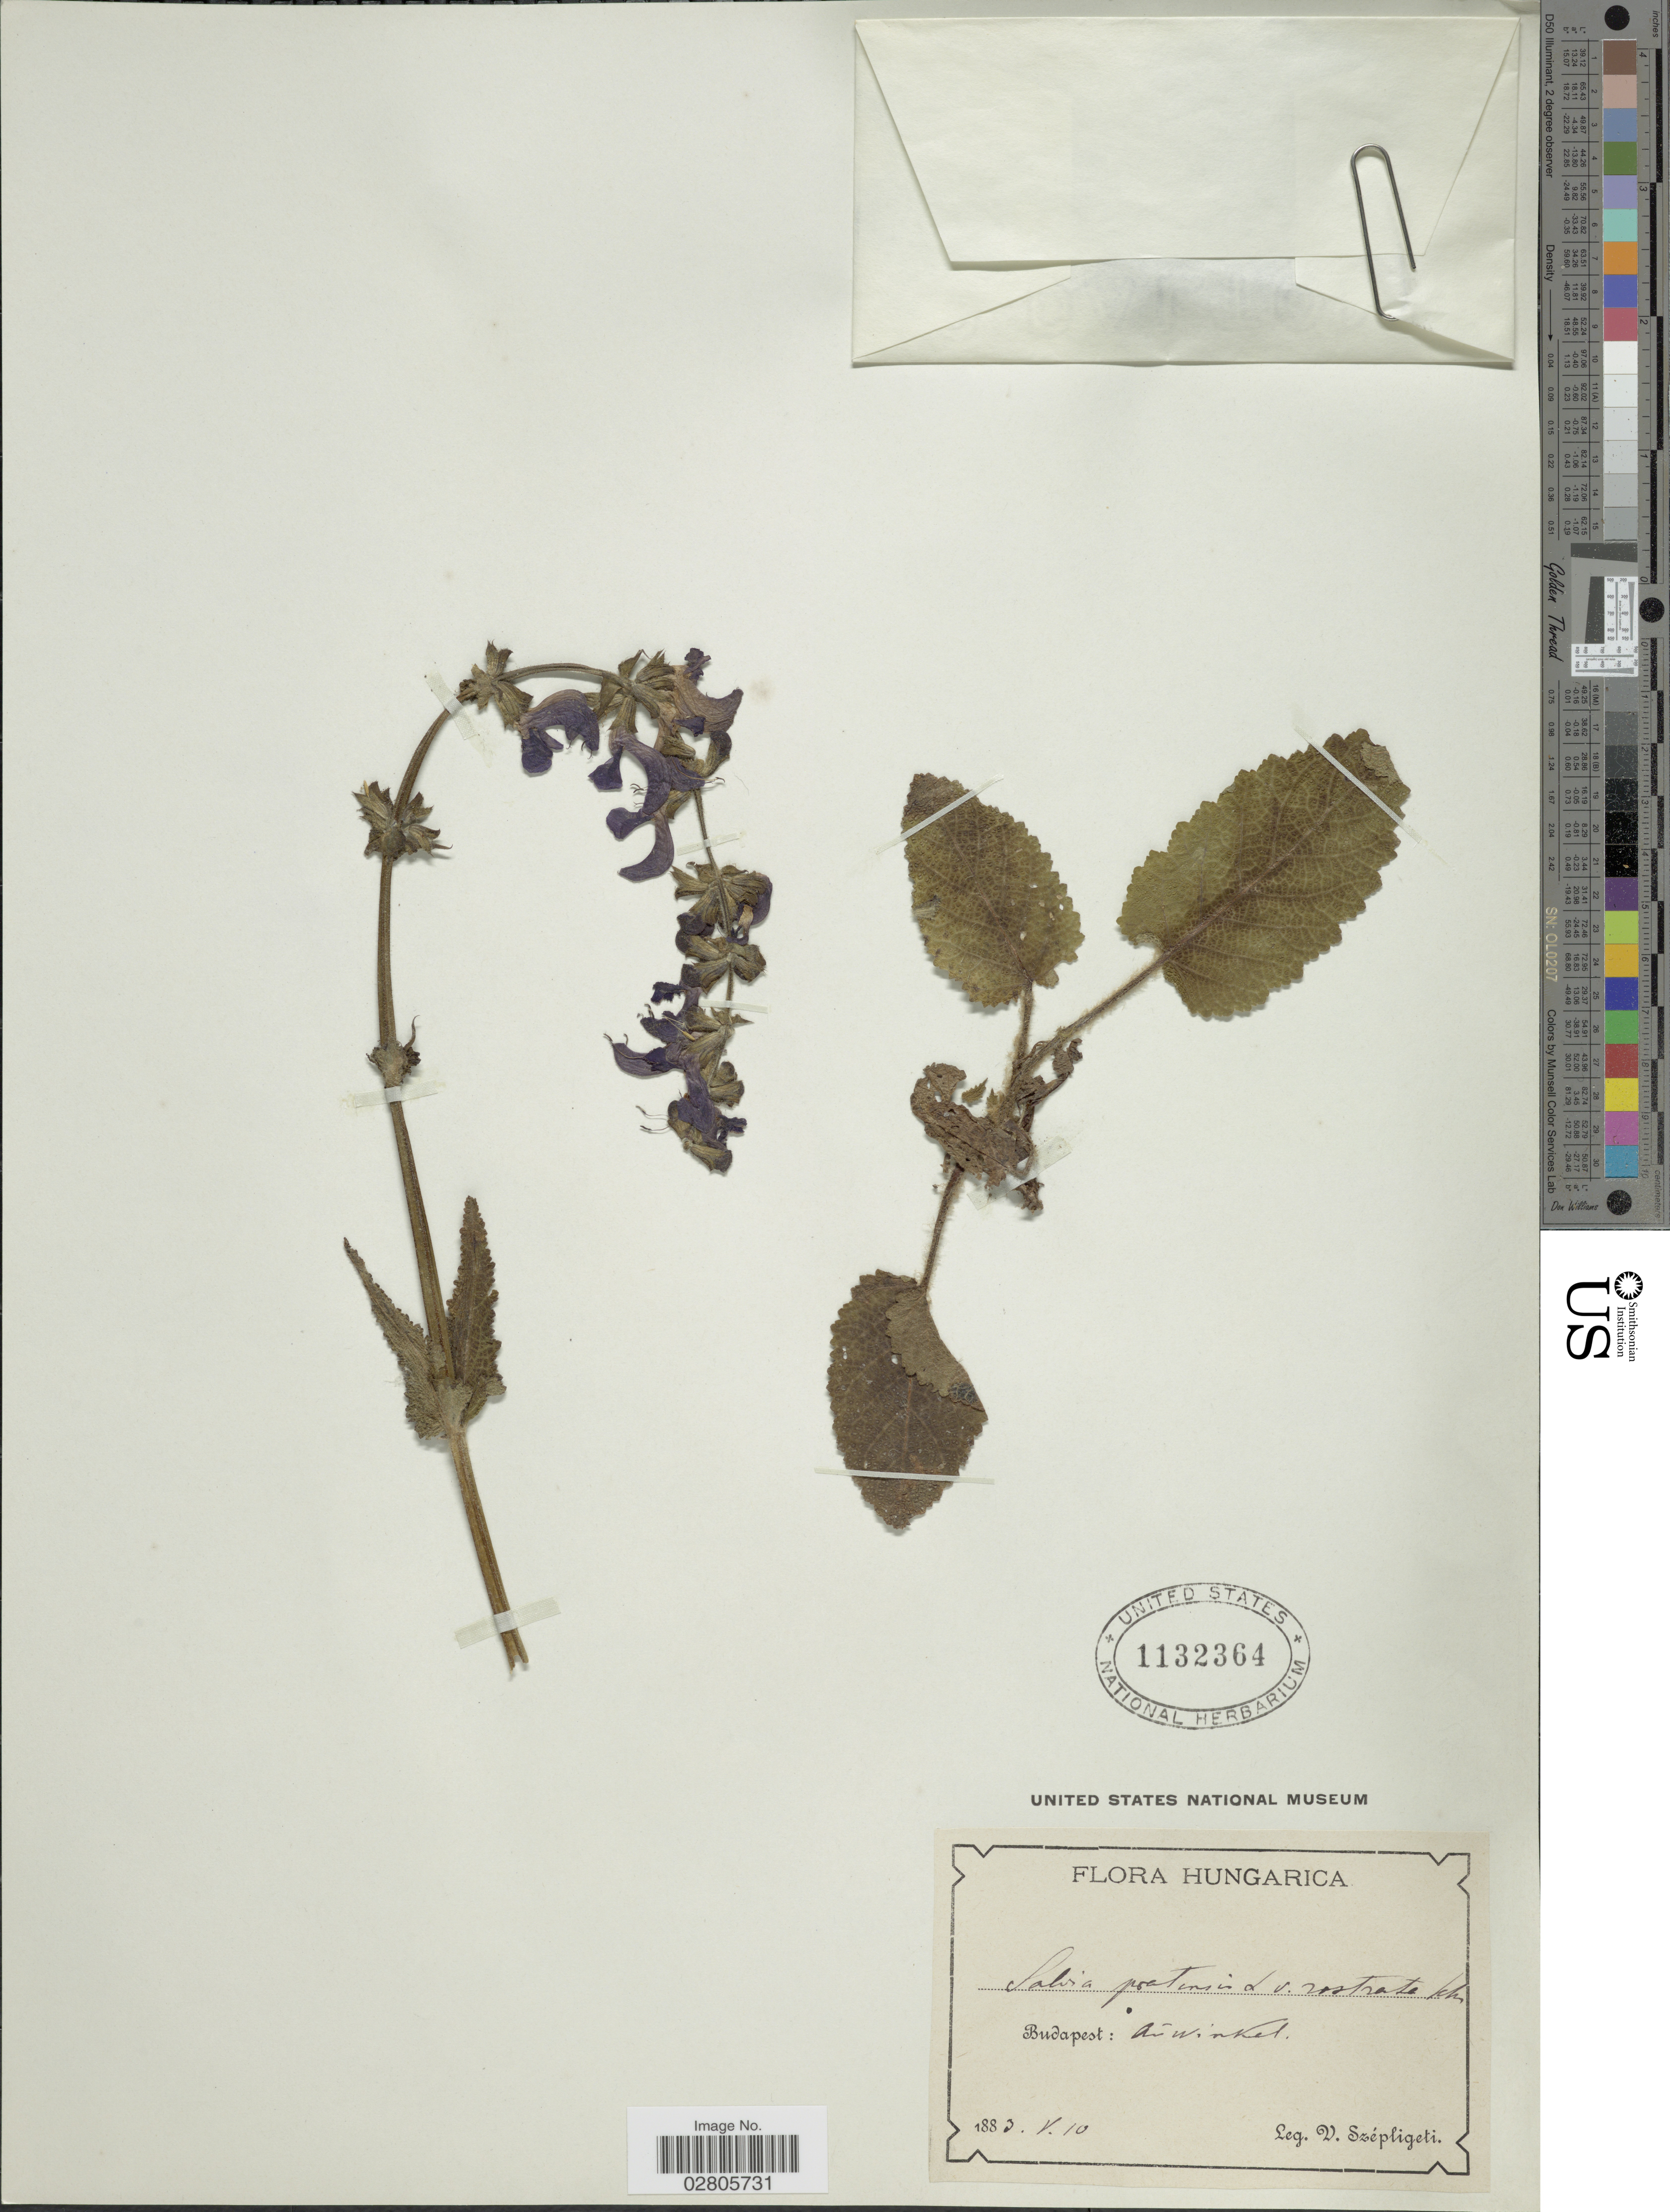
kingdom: Plantae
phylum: Tracheophyta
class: Magnoliopsida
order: Lamiales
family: Lamiaceae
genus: Salvia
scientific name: Salvia pratensis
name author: L.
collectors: W. Szépligeti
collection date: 1883-05-10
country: Hungary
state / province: Budapest, Capital District of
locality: Aú Winkel.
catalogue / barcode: US 1132364